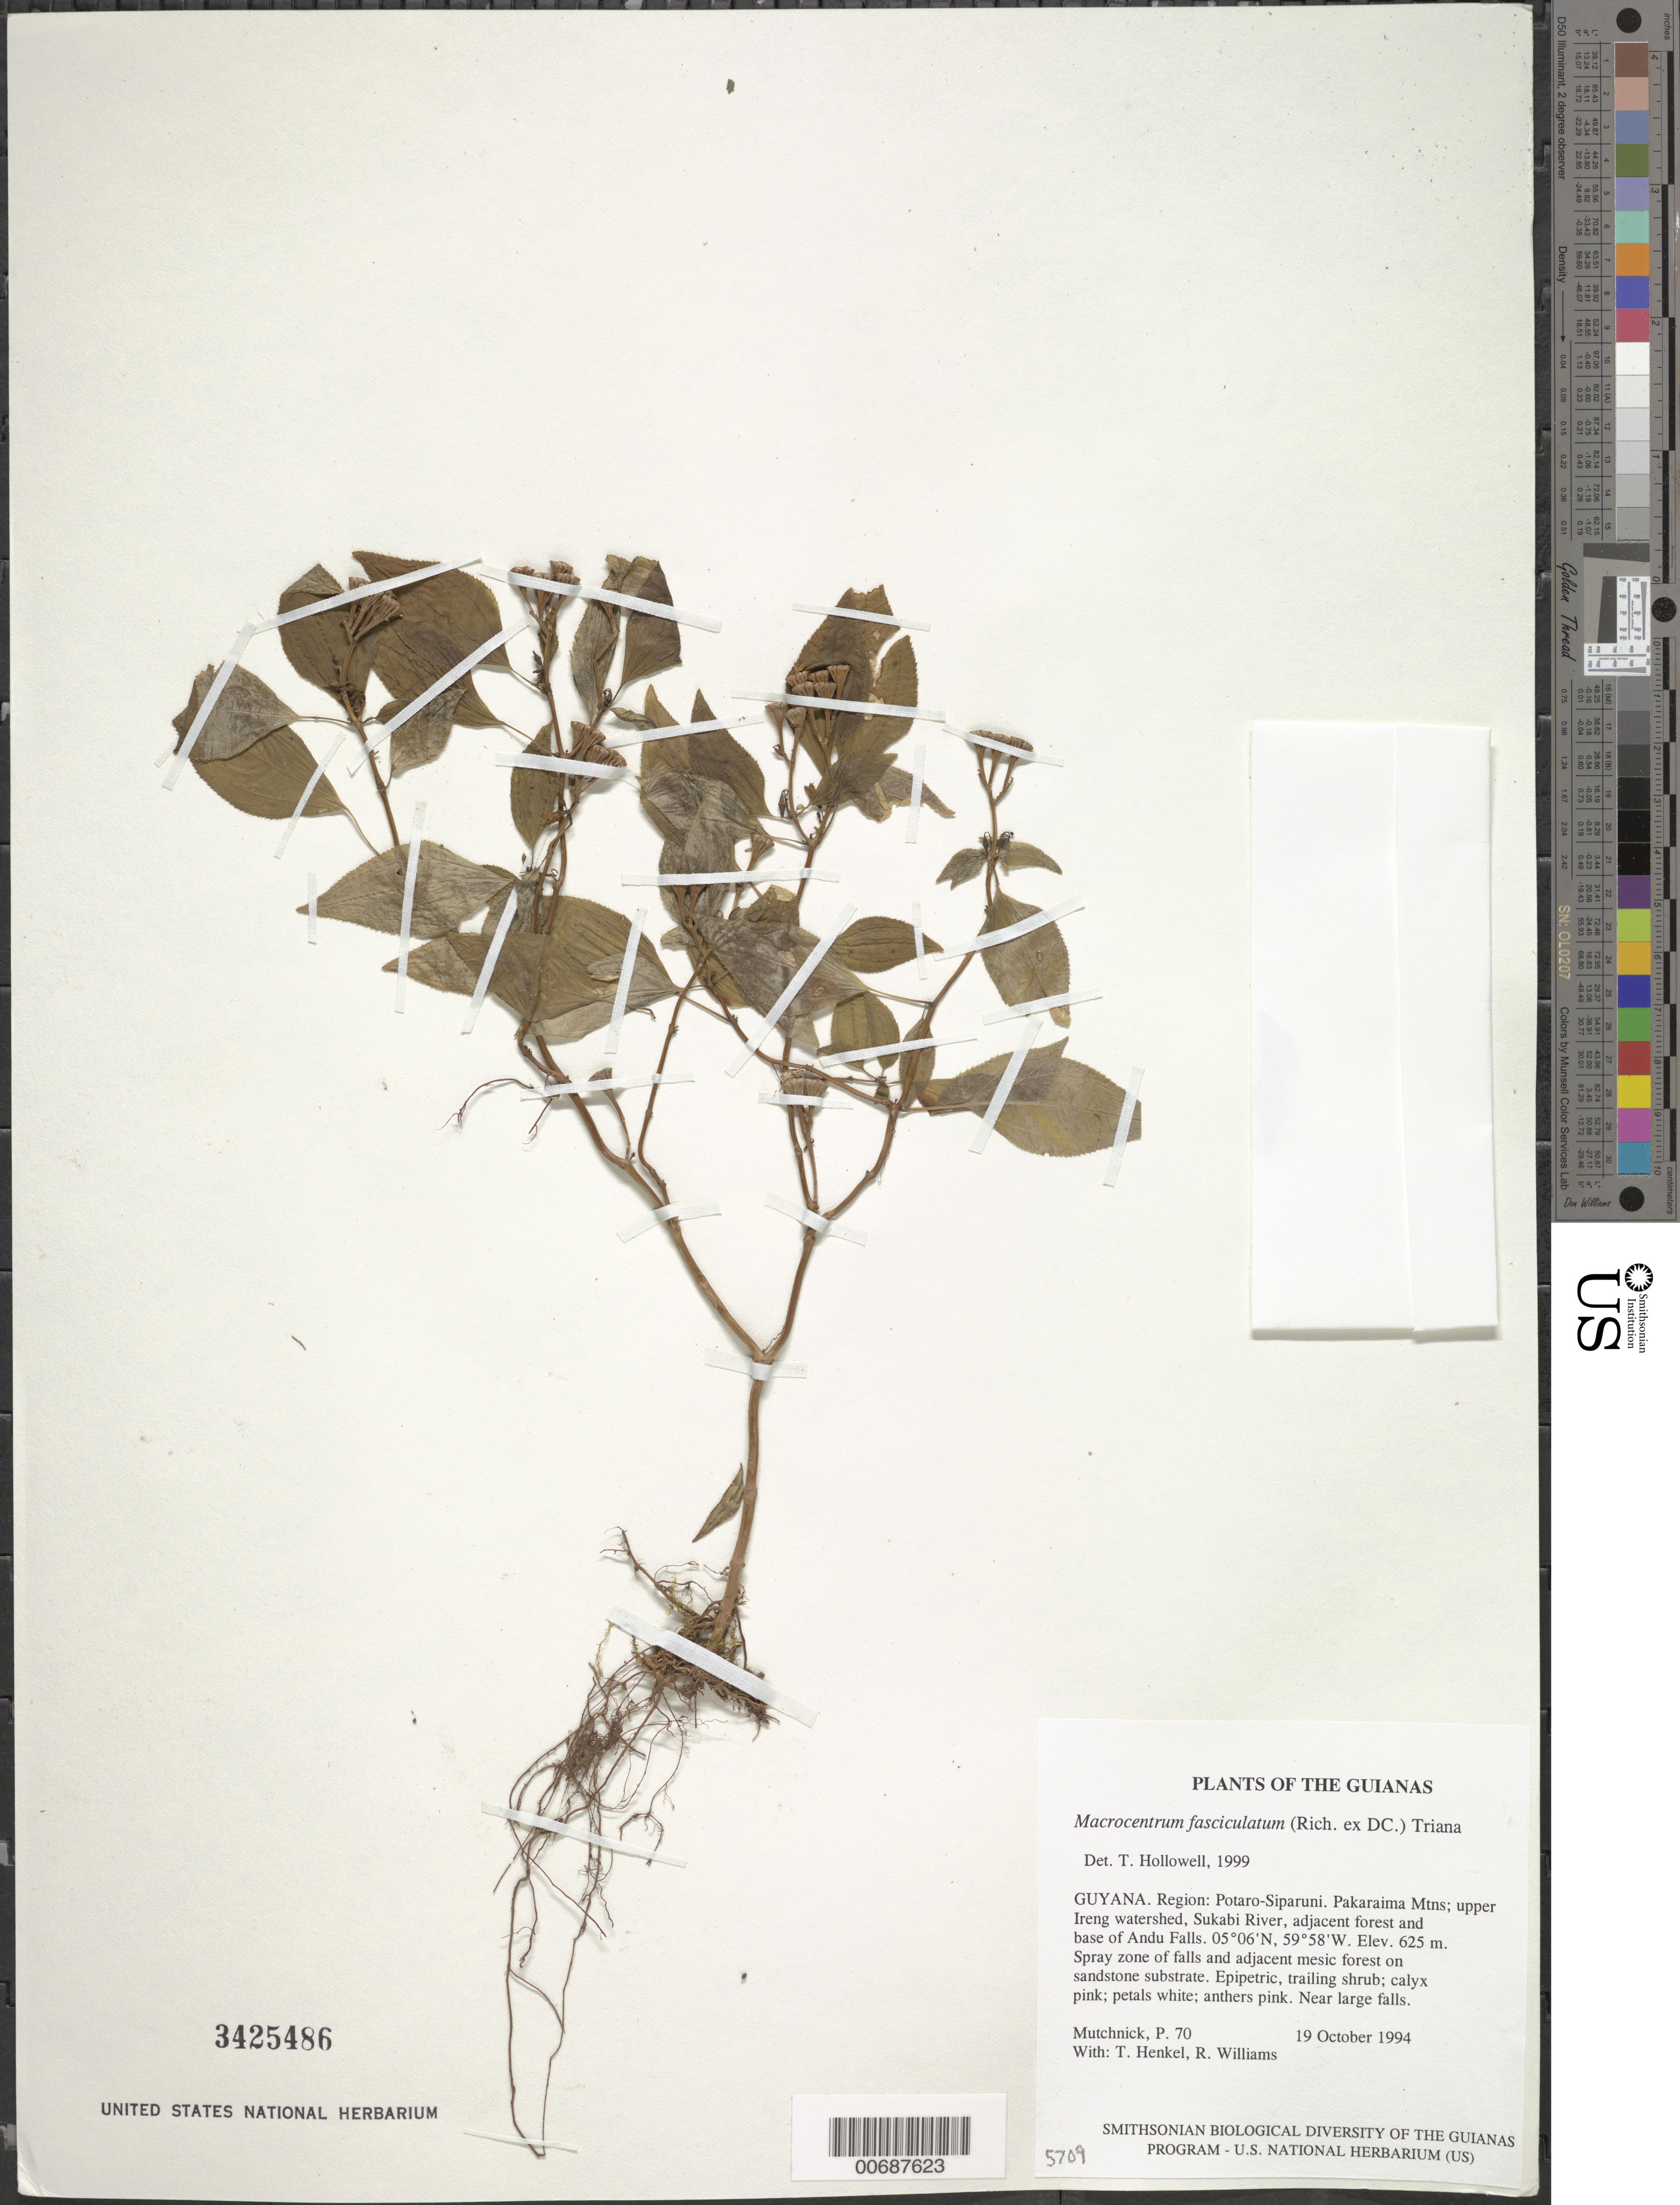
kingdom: Plantae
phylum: Tracheophyta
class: Magnoliopsida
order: Myrtales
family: Melastomataceae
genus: Macrocentrum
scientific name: Macrocentrum fasciculatum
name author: (Rich. ex DC.) Triana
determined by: Hollowell, T. H., (BOT), Smithsonian Institution - National Museum of Natural History (UNITED STATES)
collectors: P. Mutchnick, T. Henkel & R. Williams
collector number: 70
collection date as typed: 19 October 1994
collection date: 1994-10-19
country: Guyana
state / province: Potaro-Siparuni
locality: Pakaraima Mtns; upper Ireng watershed, Sukabi River, adjacent forest and base of Andu Falls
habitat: Spray zone of falls and adjacent mesic forest on sandstone substrate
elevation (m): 625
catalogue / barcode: US 3425486